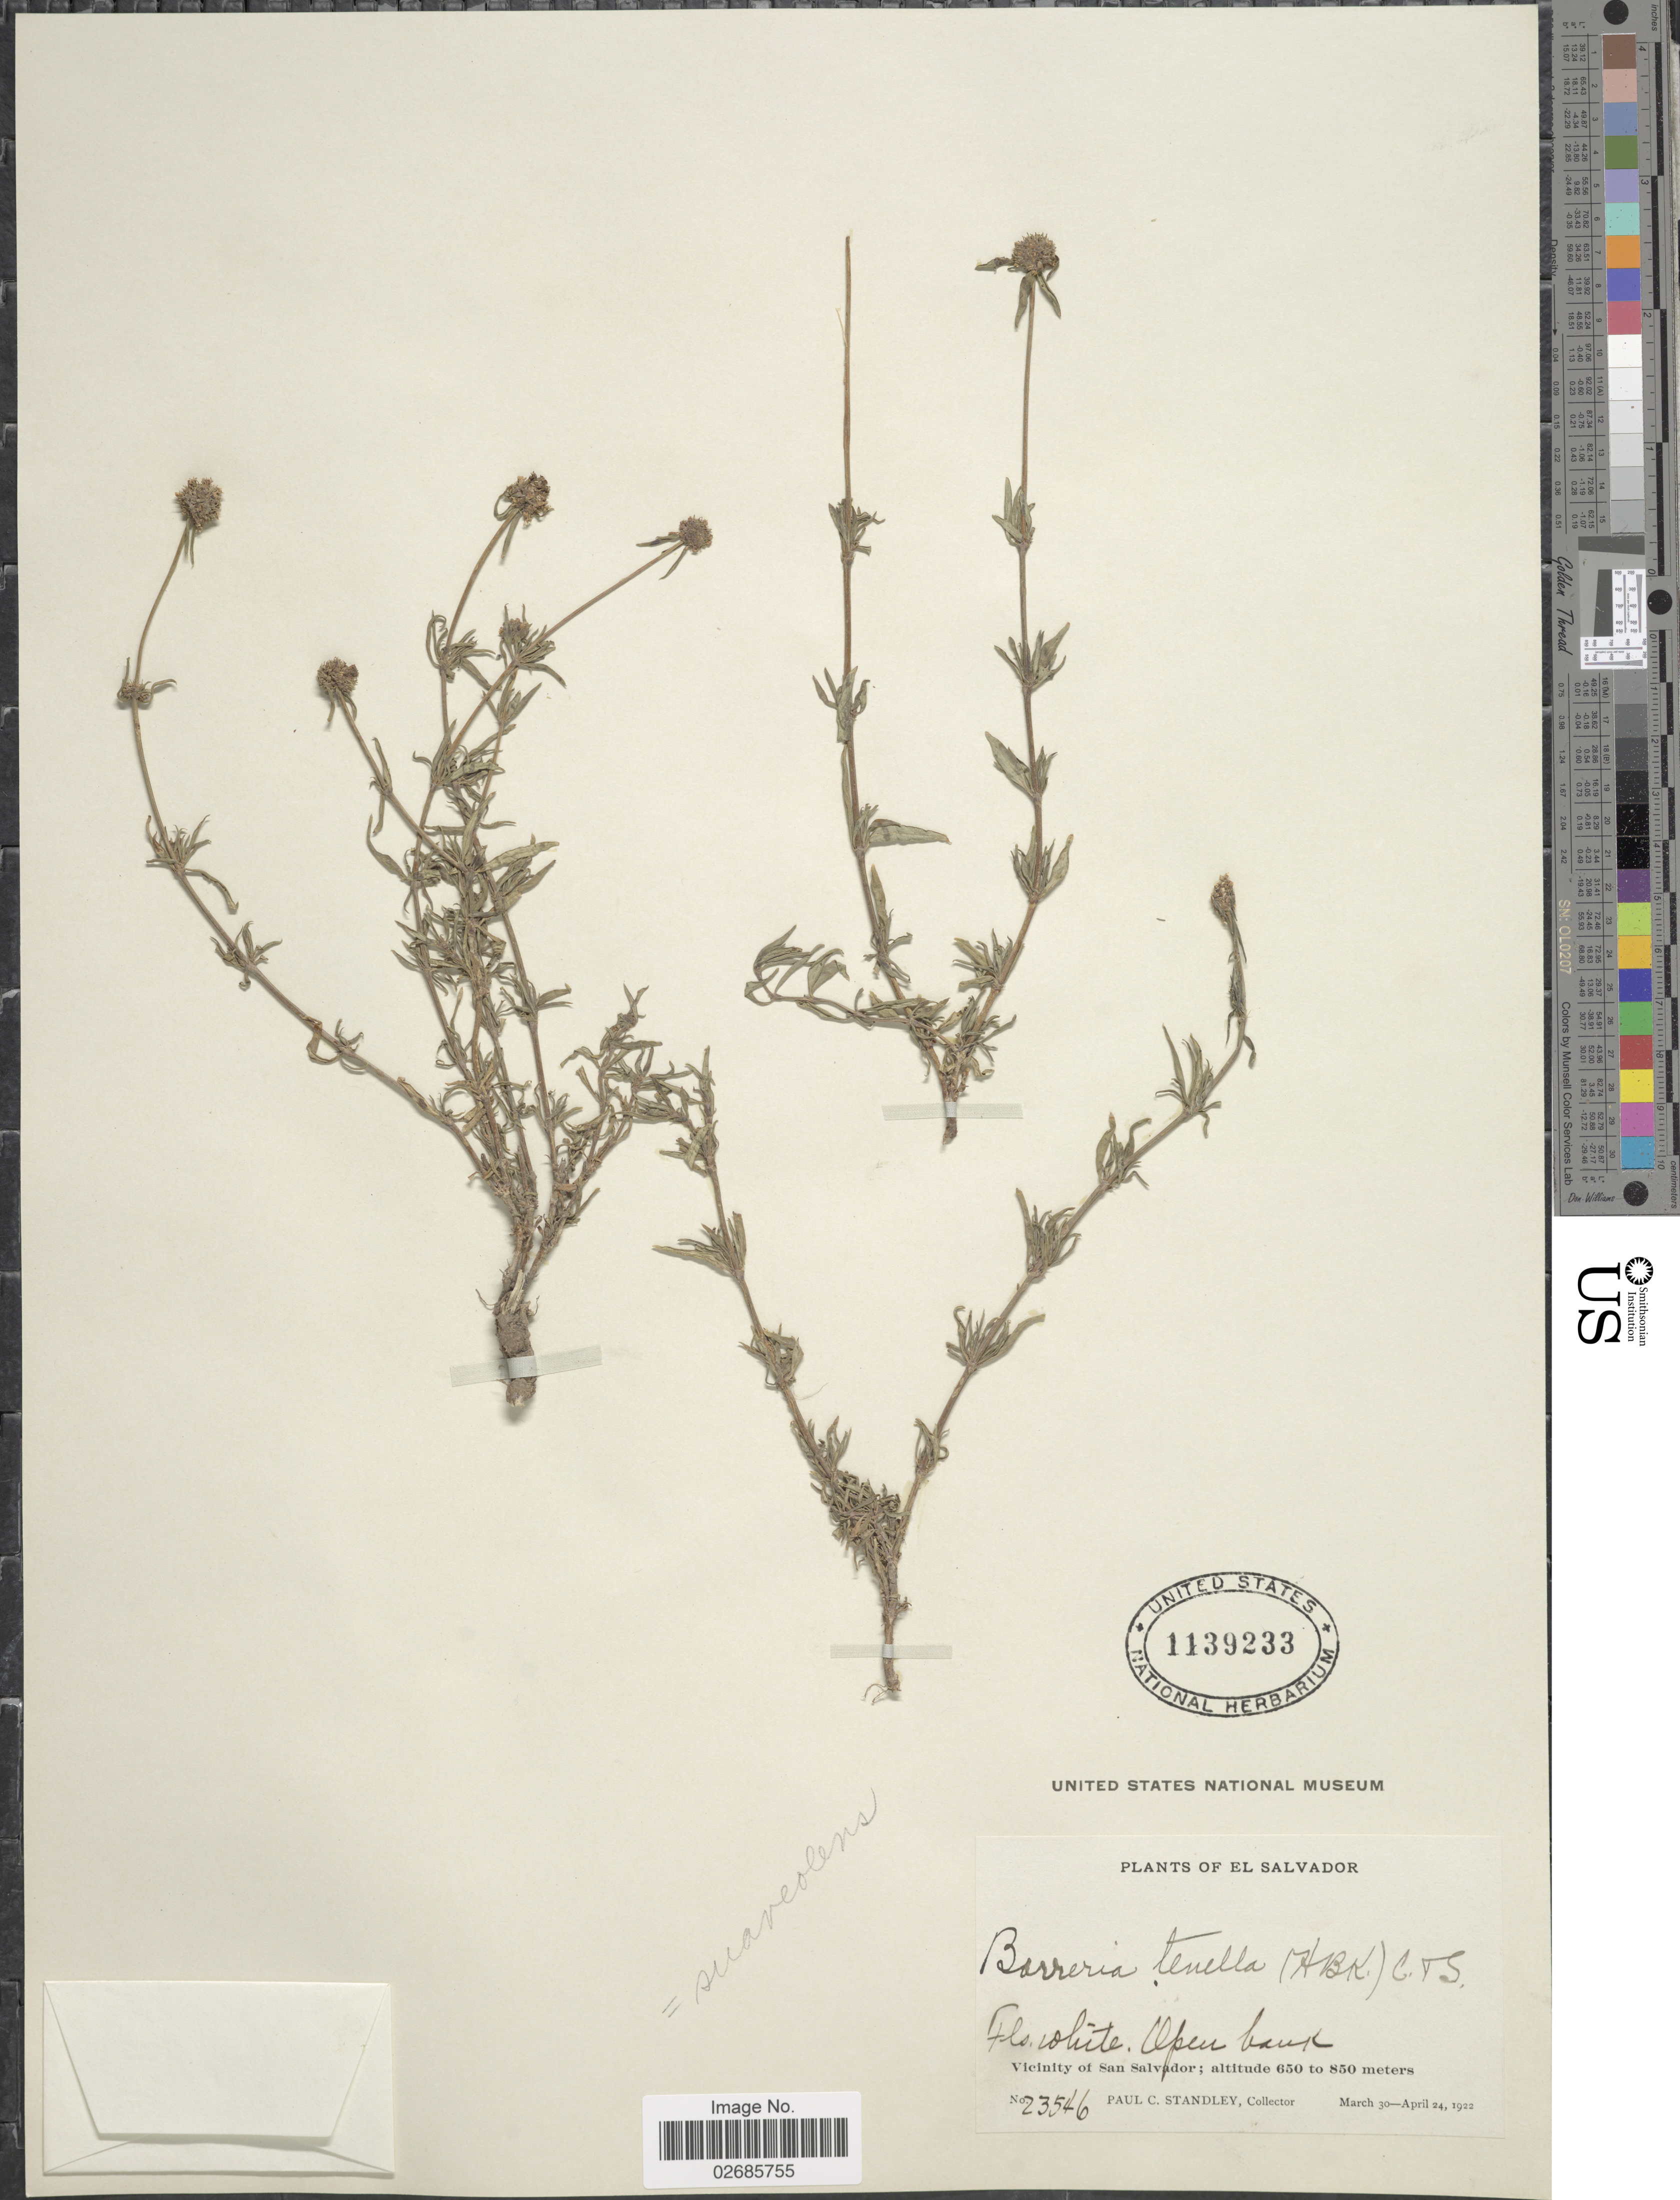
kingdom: Plantae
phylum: Tracheophyta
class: Magnoliopsida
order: Gentianales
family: Rubiaceae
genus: Borreria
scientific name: Borreria suaveolens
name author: G. Mey.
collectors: P. C. Standley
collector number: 23546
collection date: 1922-03-30/1922-04-24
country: El Salvador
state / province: San Salvador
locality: Open bank, Vicinity of San Salvador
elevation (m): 650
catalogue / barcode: US 1139233